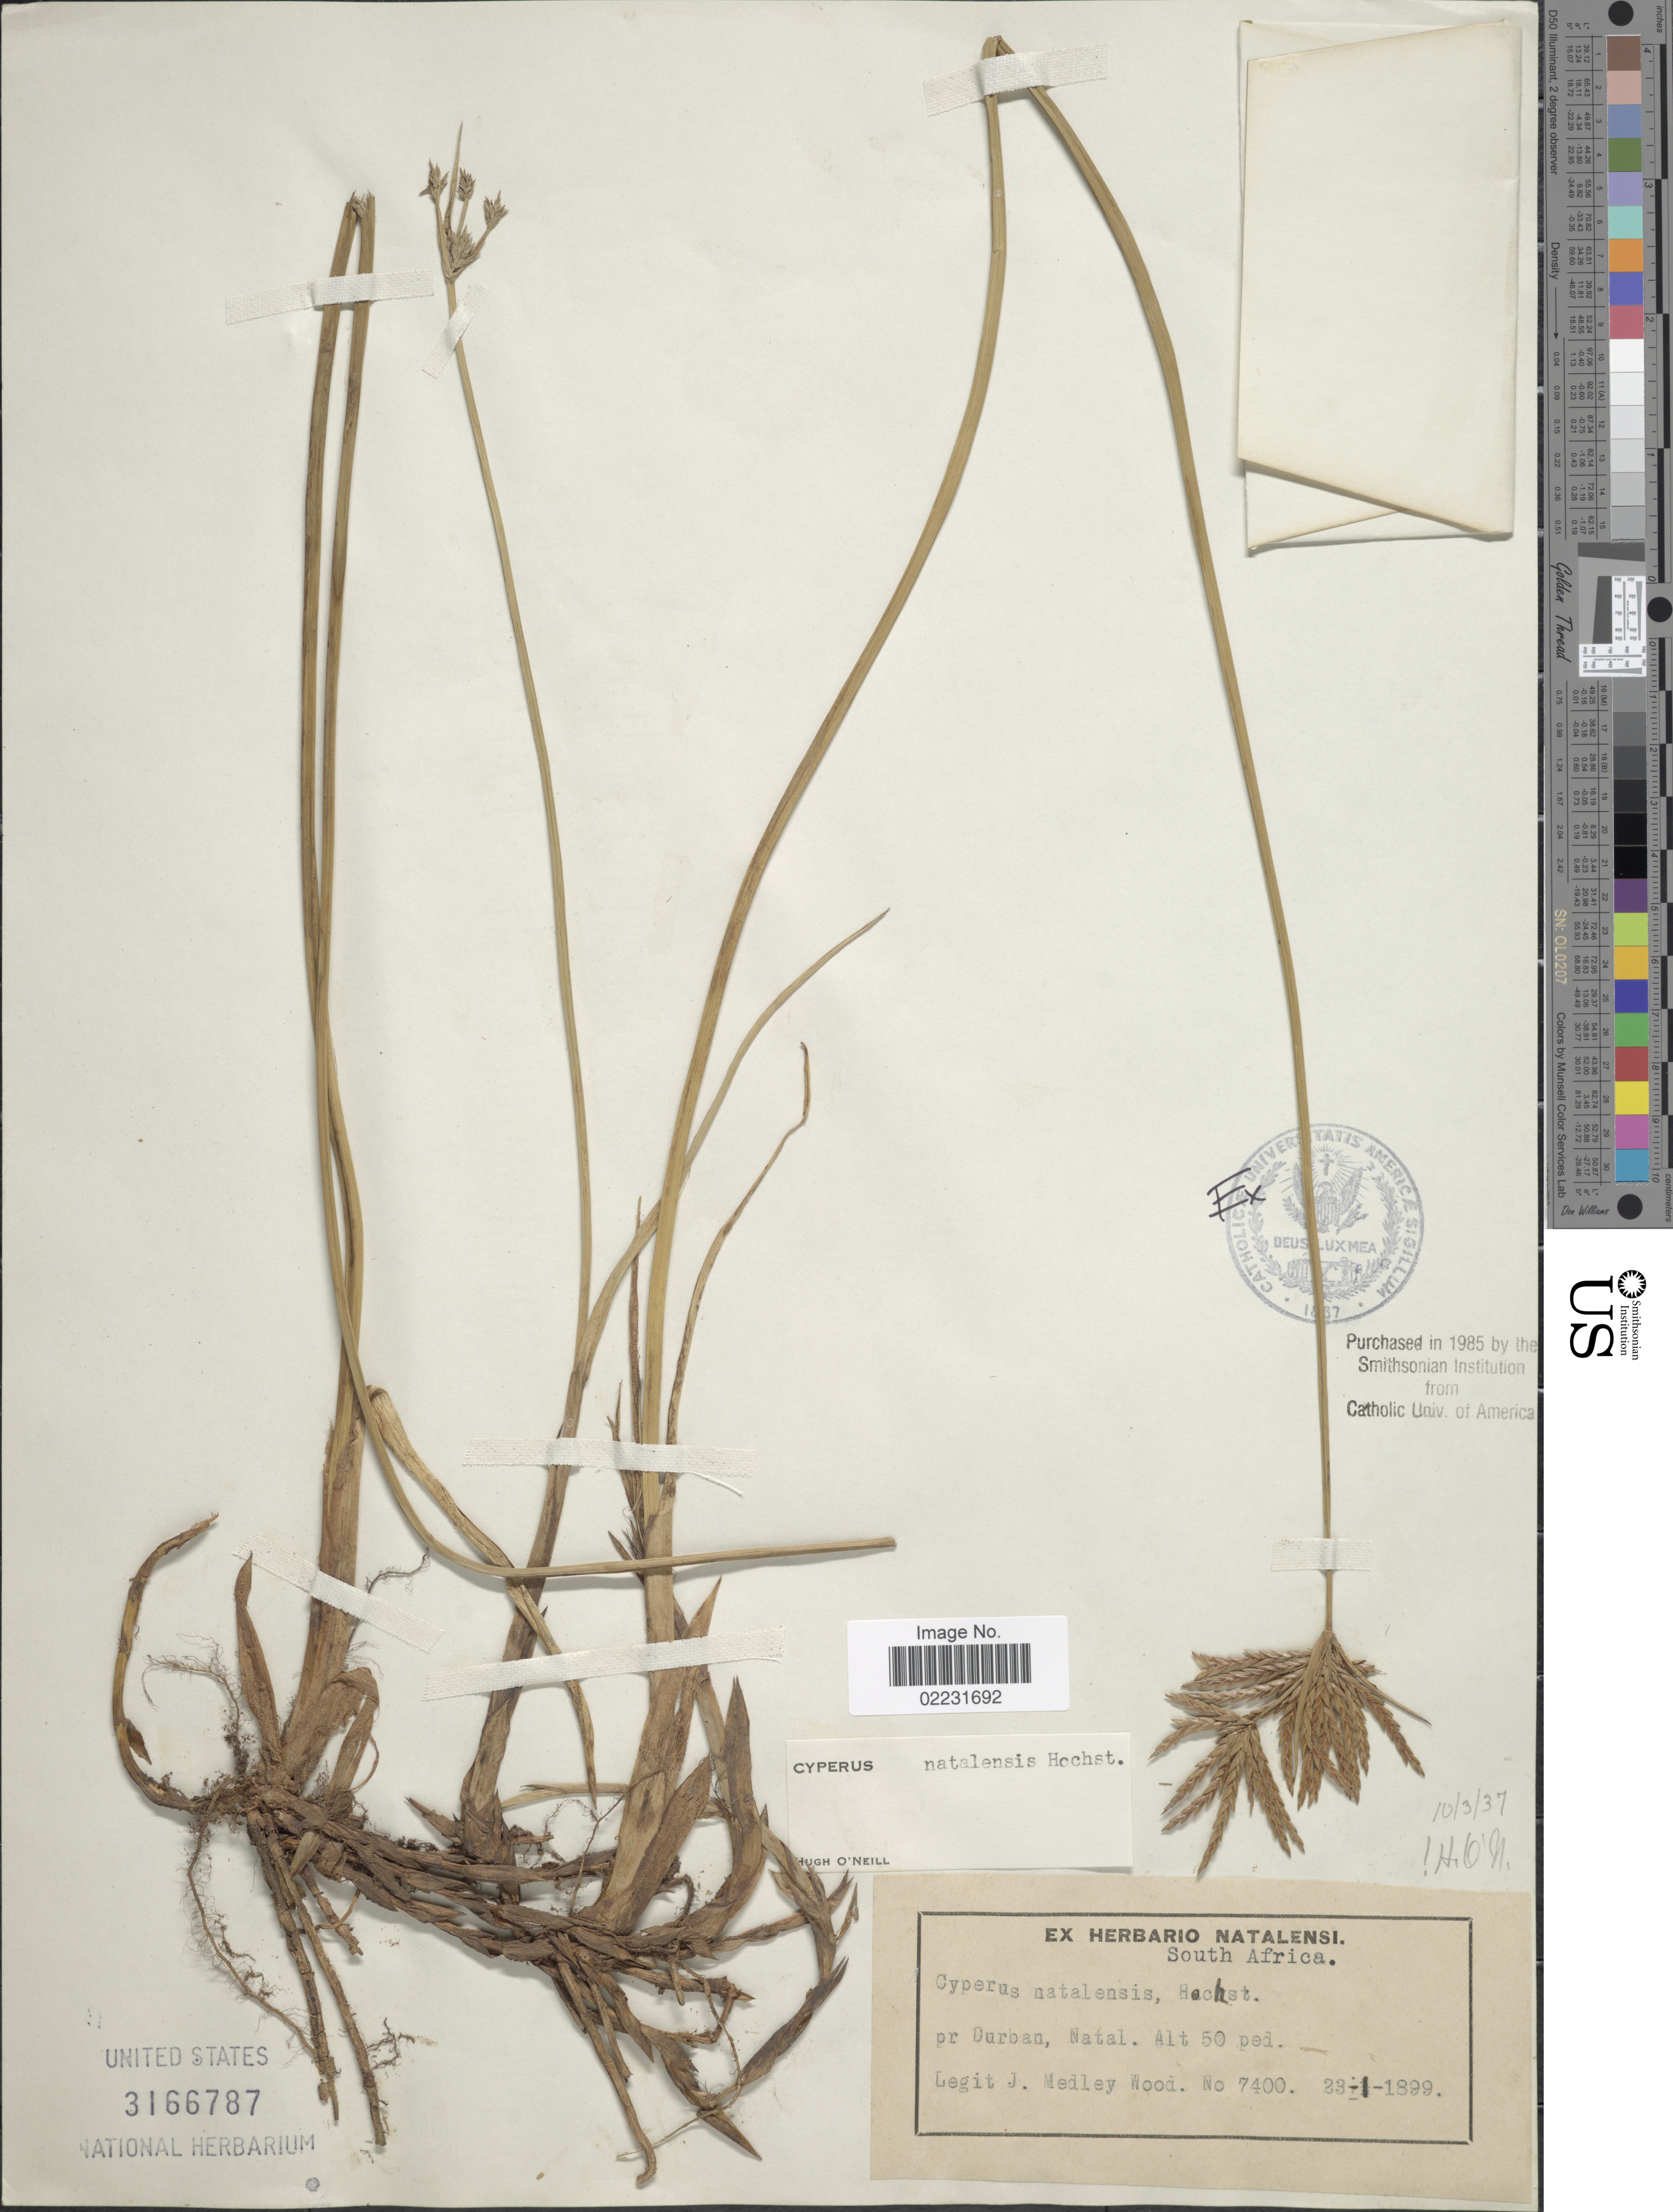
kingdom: Plantae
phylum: Tracheophyta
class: Liliopsida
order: Poales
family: Cyperaceae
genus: Cyperus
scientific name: Cyperus natalensis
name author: Hochst. ex C. Krauss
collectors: J. Medley Wood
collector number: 7400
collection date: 1899-01-23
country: South Africa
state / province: KwaZulu-Natal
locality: Pr. Durban, Natal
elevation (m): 15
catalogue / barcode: US 3166787